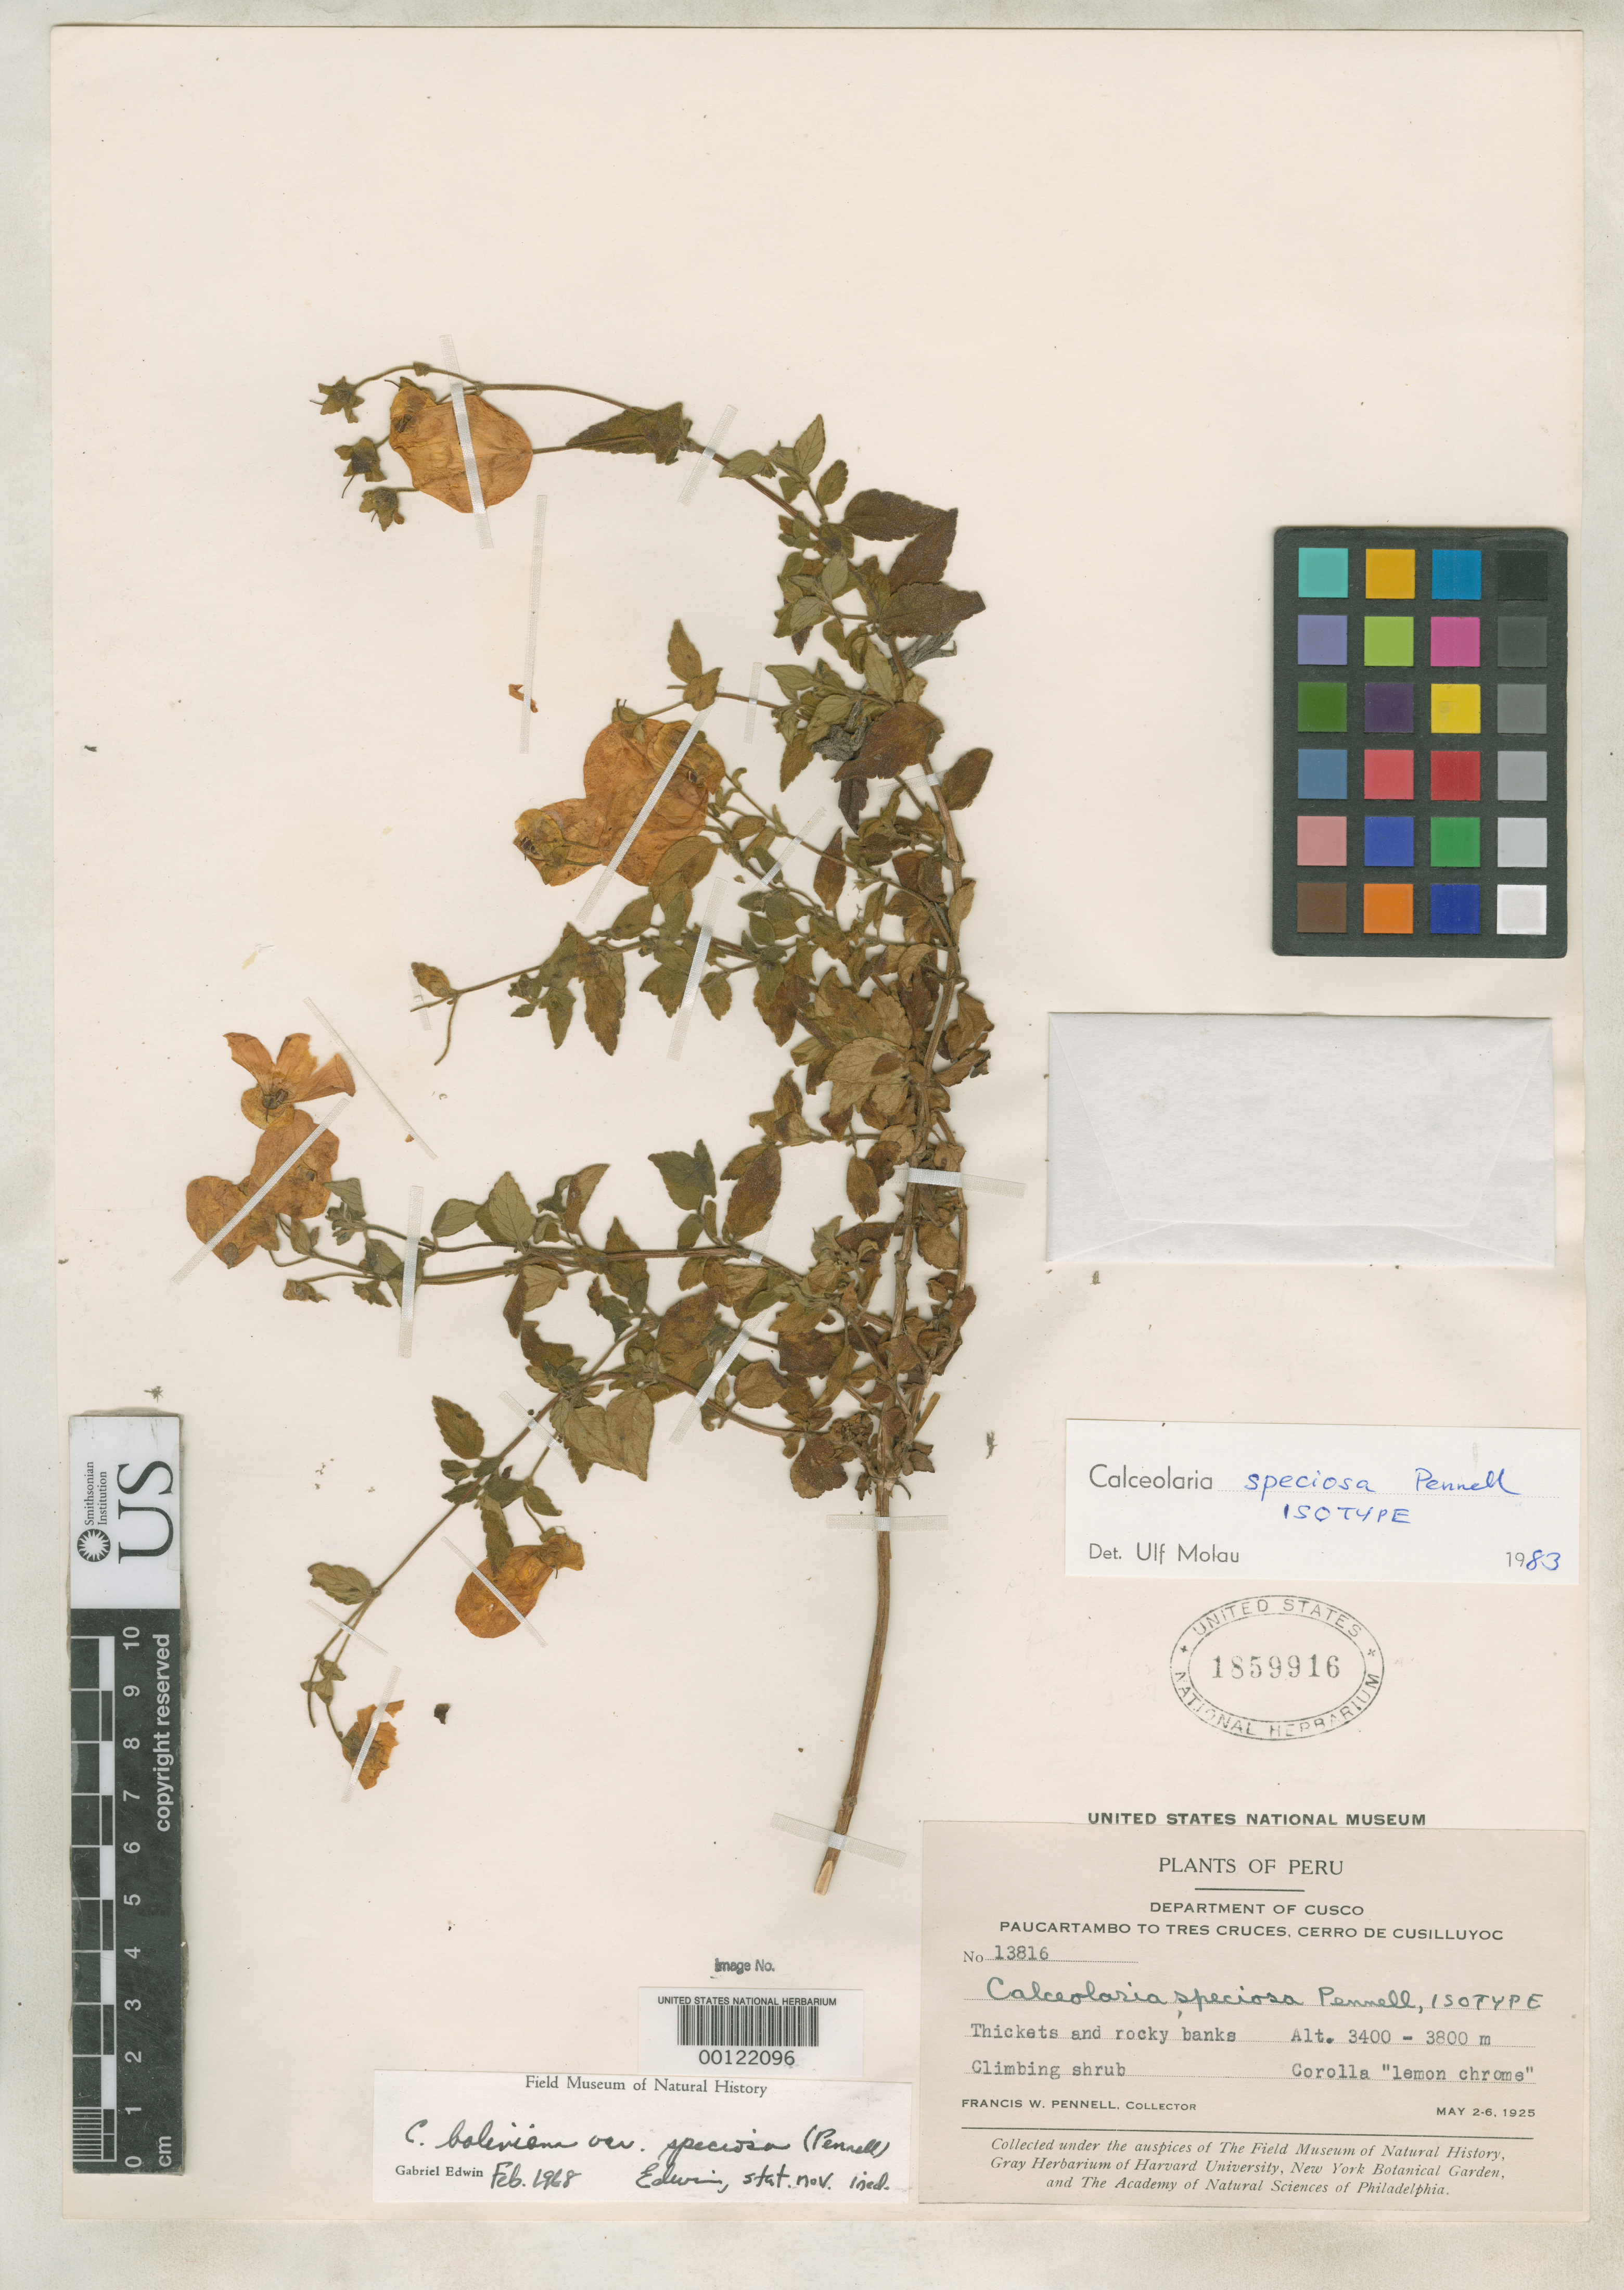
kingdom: Plantae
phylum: Tracheophyta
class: Magnoliopsida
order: Lamiales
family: Calceolariaceae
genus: Calceolaria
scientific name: Calceolaria speciosa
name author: Pennell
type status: Isotype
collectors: F. W. Pennell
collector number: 13816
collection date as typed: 02 May 1925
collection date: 1925-05-02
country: Peru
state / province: Cusco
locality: Paucartambo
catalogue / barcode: US 1859916